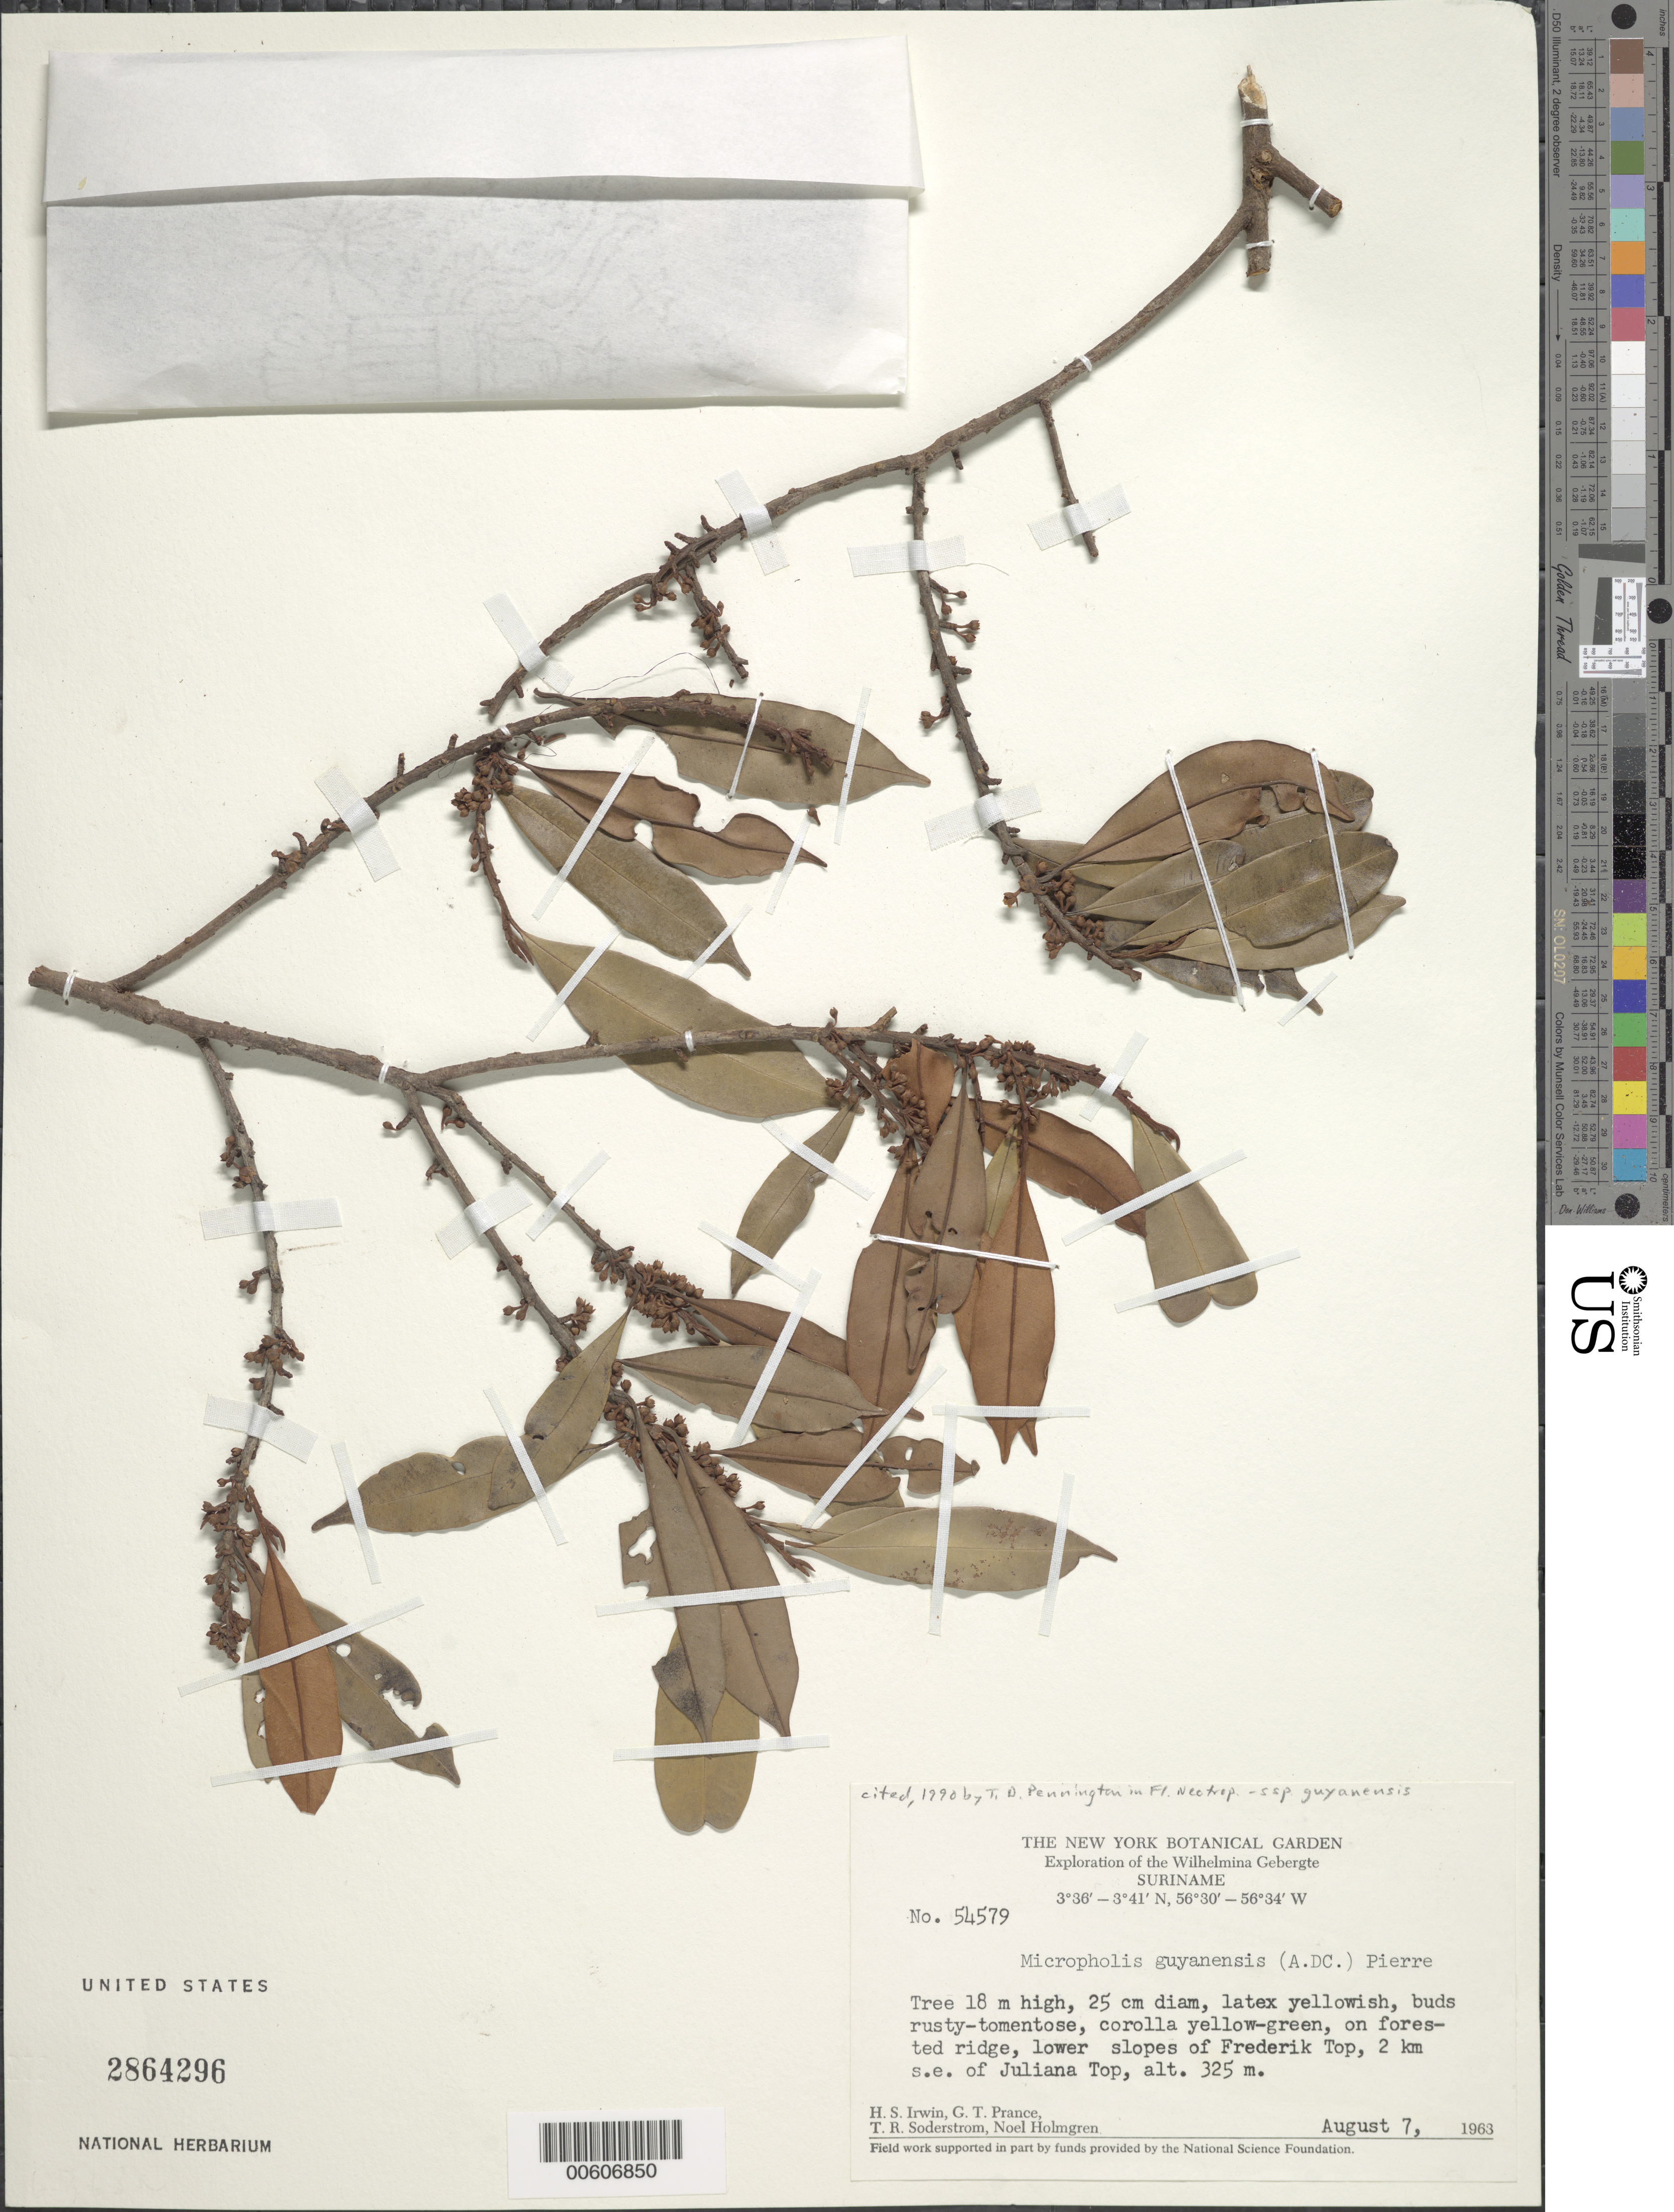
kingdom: Plantae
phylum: Tracheophyta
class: Magnoliopsida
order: Ericales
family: Sapotaceae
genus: Micropholis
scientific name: Micropholis guyanensis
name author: (A. DC.) Pierre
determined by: Pennington, T. D., (K)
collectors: H. Irwin, G. T. Prance, T. R. Soderstrom & N. H. Holmgren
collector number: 54579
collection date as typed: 7-Aug-63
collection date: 1963-08-07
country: Suriname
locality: Frederik Top, 2 km SE of Juliana Top, Wilhelmina Gebergte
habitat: Forested ridge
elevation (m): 325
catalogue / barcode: US 2864296